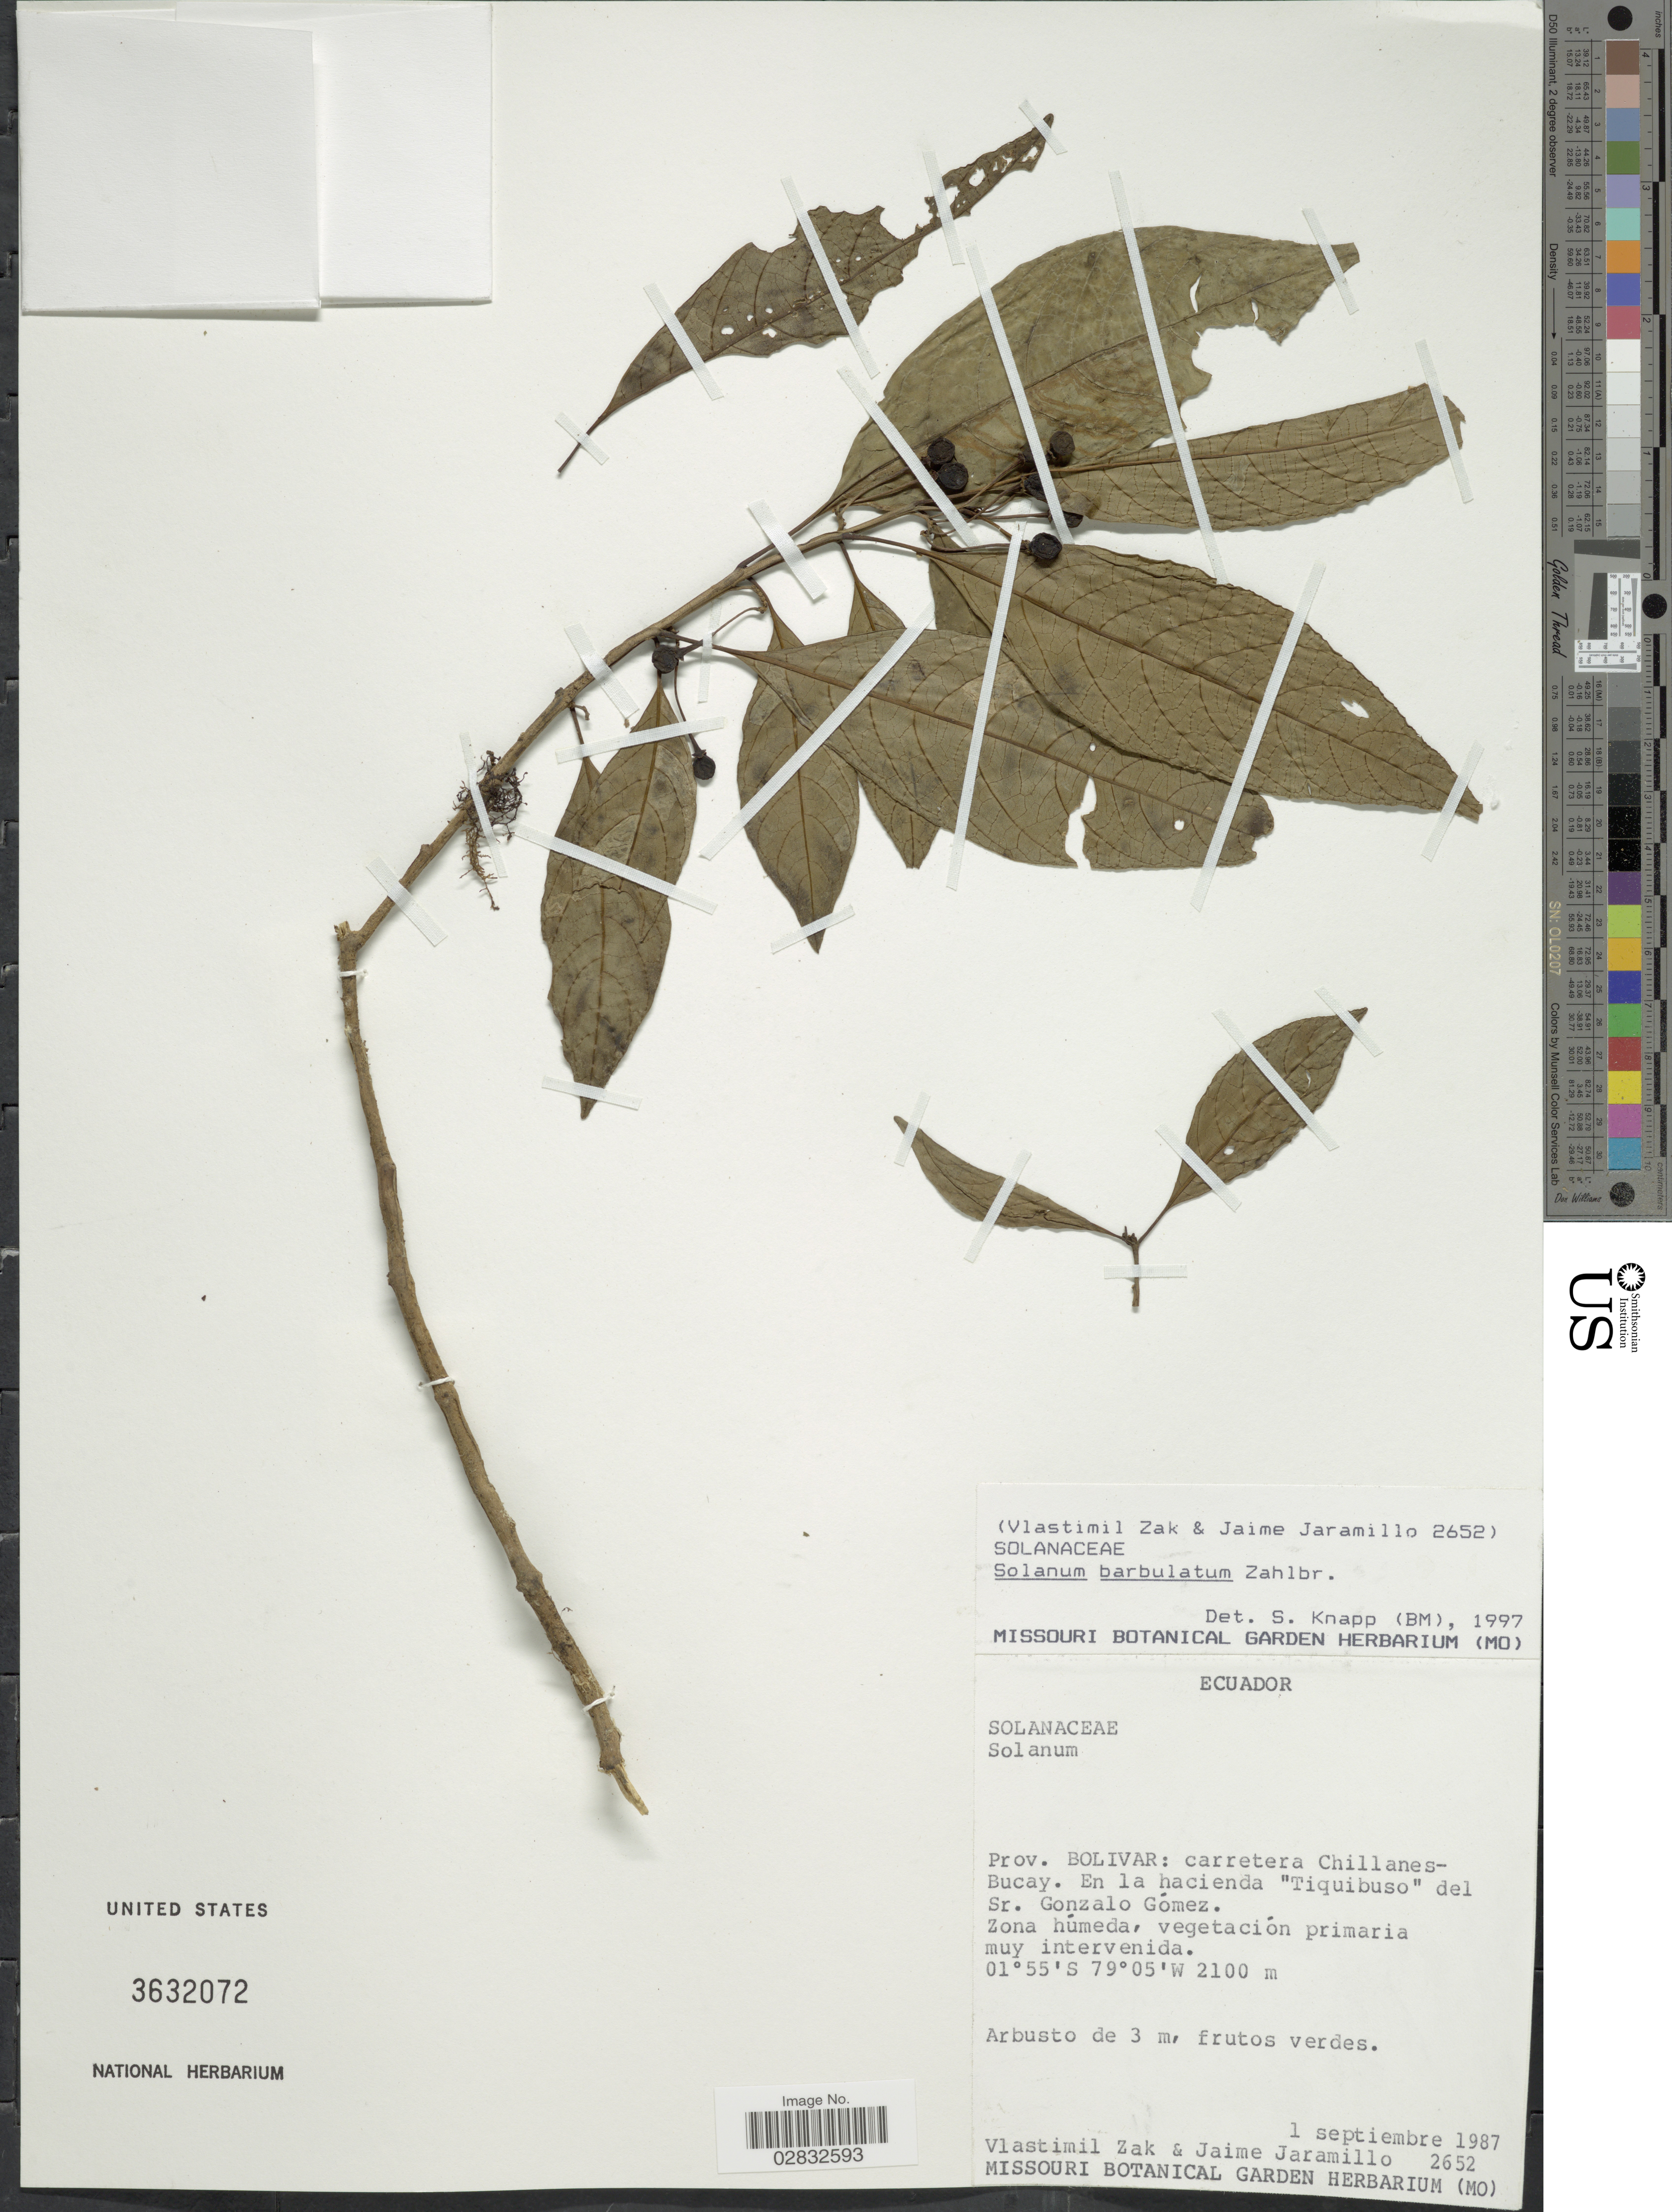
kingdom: Plantae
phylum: Tracheophyta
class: Magnoliopsida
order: Solanales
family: Solanaceae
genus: Solanum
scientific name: Solanum barbulatum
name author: Zahlbr.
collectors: V. Zak & J. Jaramillo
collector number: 2652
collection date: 1987-09-01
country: Ecuador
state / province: Bolívar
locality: Carretera Chillanes-Bucay, en la hacienda 'Tiquibuso' del Sr. Gonzalo Gómez, Zona húmeda.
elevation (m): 2100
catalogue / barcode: US 3632072